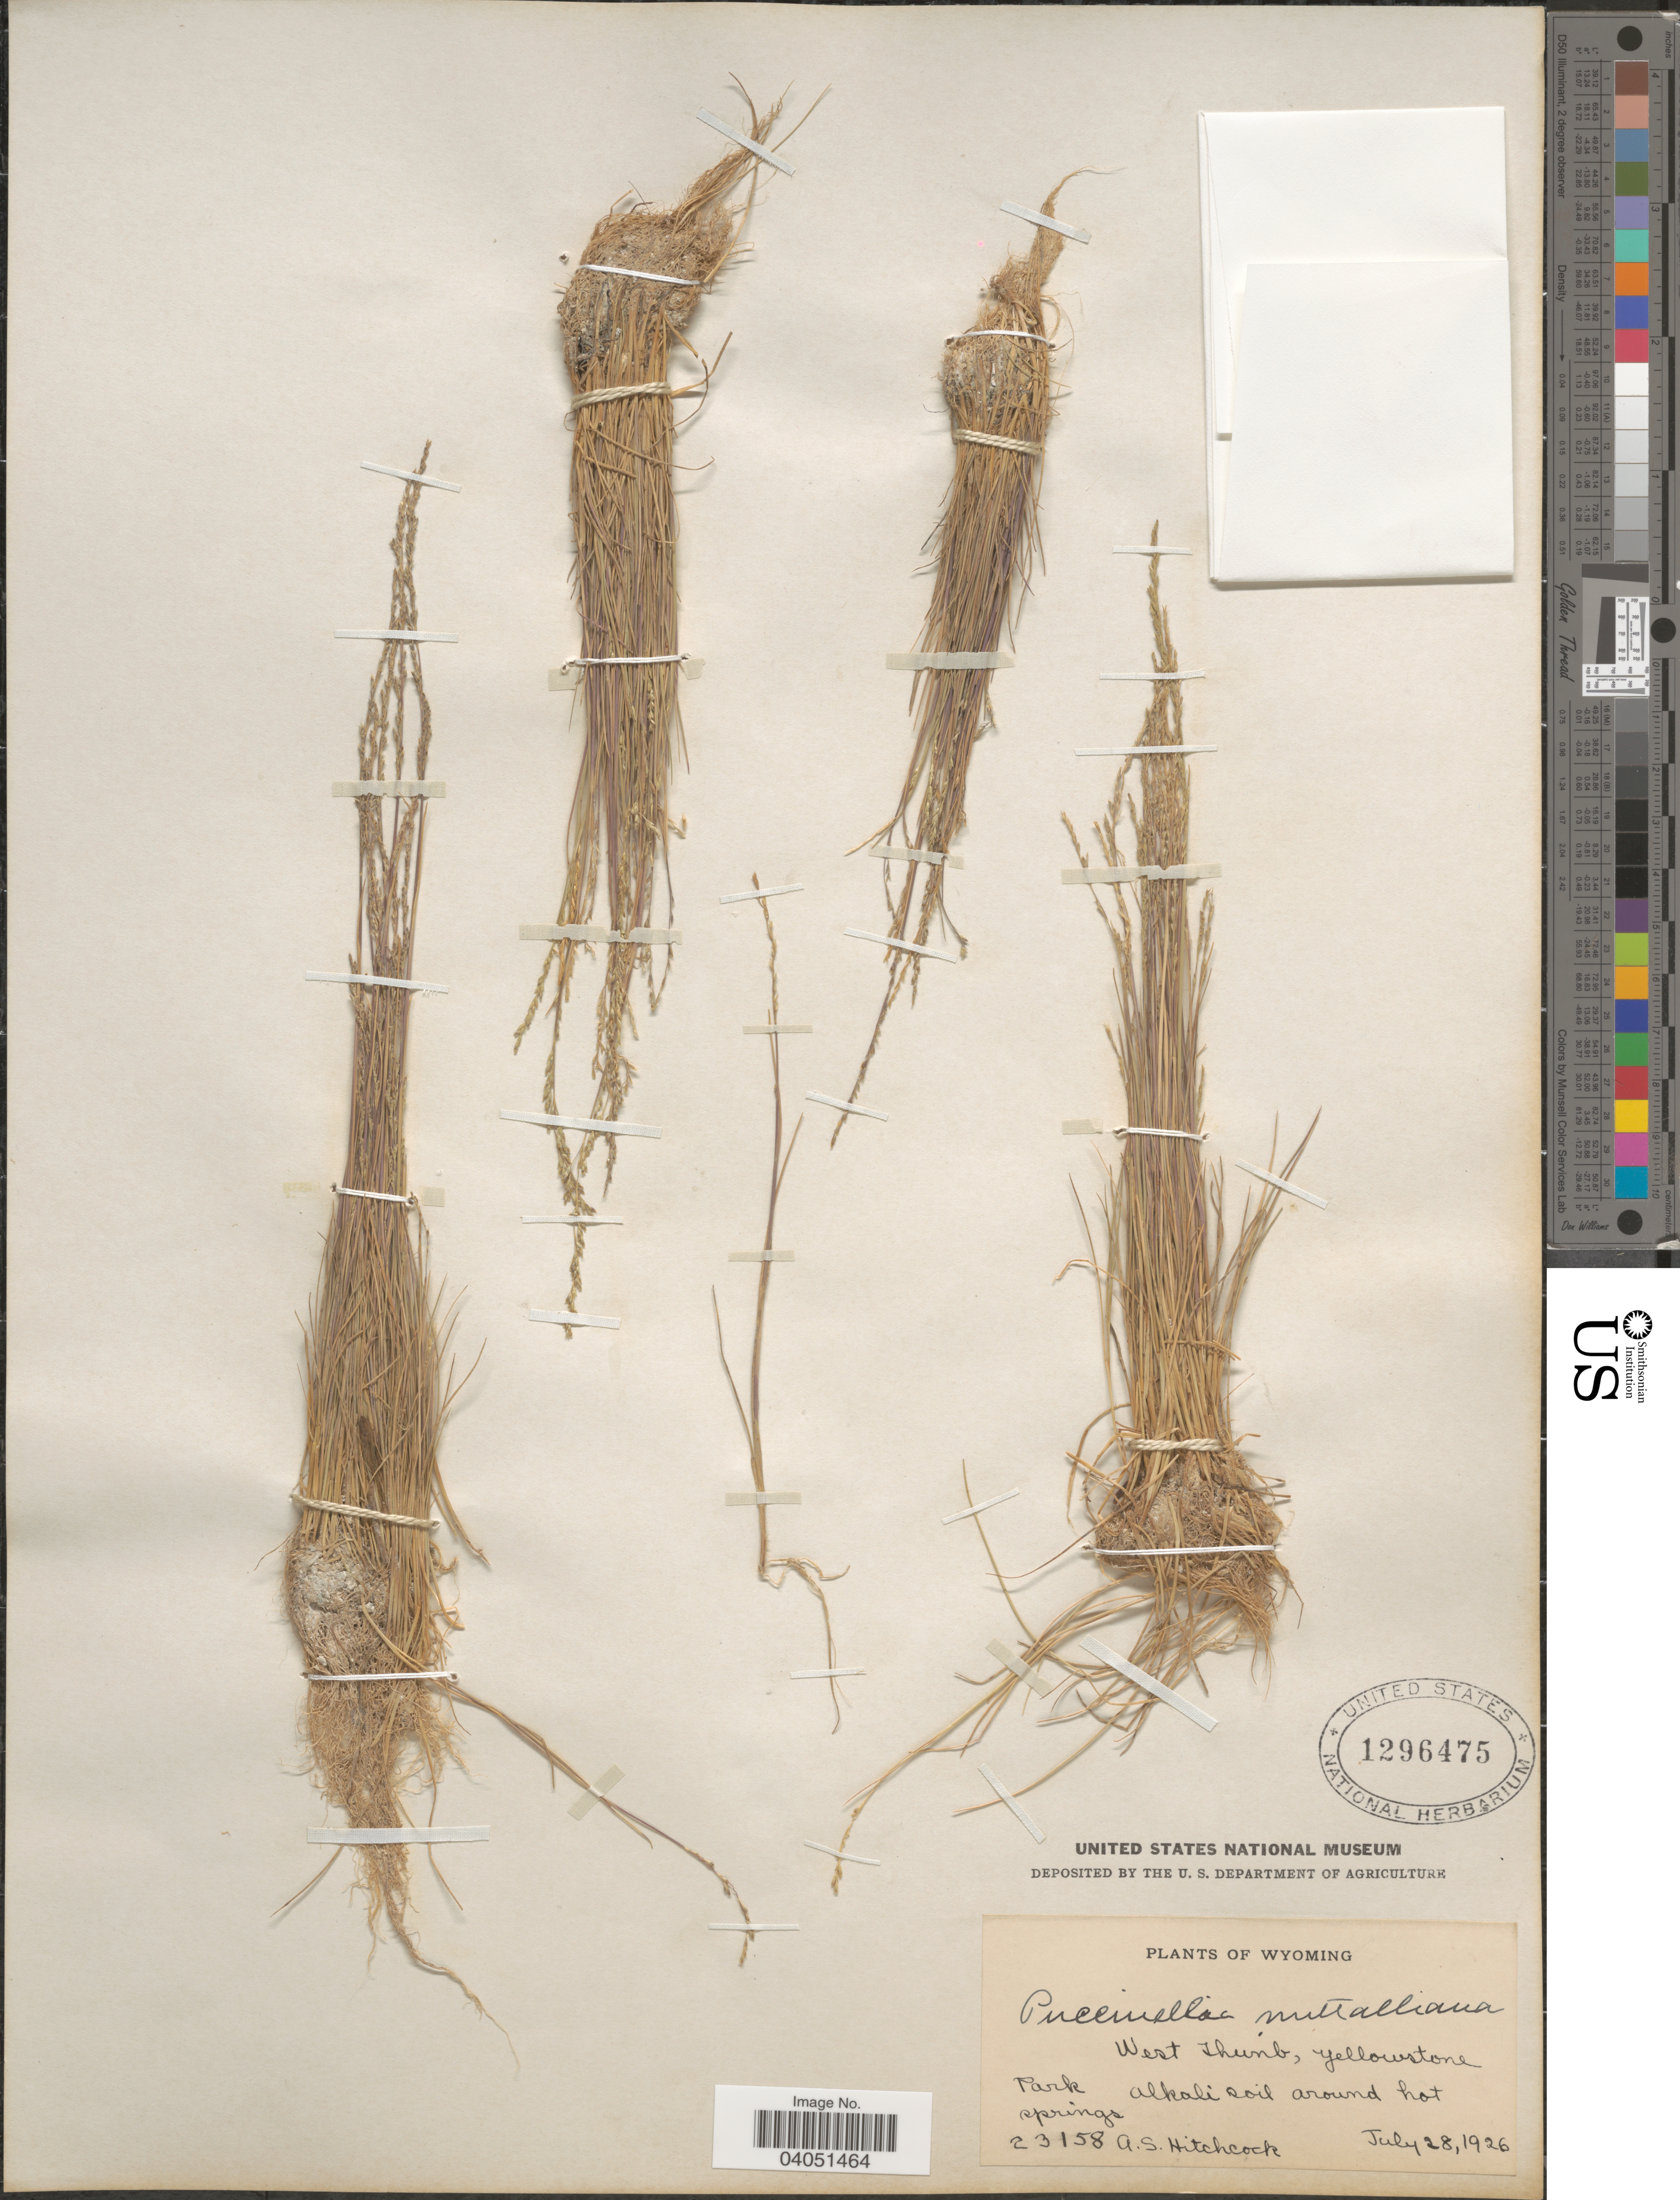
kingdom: Plantae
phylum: Tracheophyta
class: Liliopsida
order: Poales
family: Poaceae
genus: Puccinellia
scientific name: Puccinellia nuttalliana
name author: (Schult.) Hitchc.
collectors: A. S. Hitchcock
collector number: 23158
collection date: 1926-07-28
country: United States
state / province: Wyoming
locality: West Thumb, Yellowstone Park. Alkali soil around hot springs.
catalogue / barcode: US 1296475